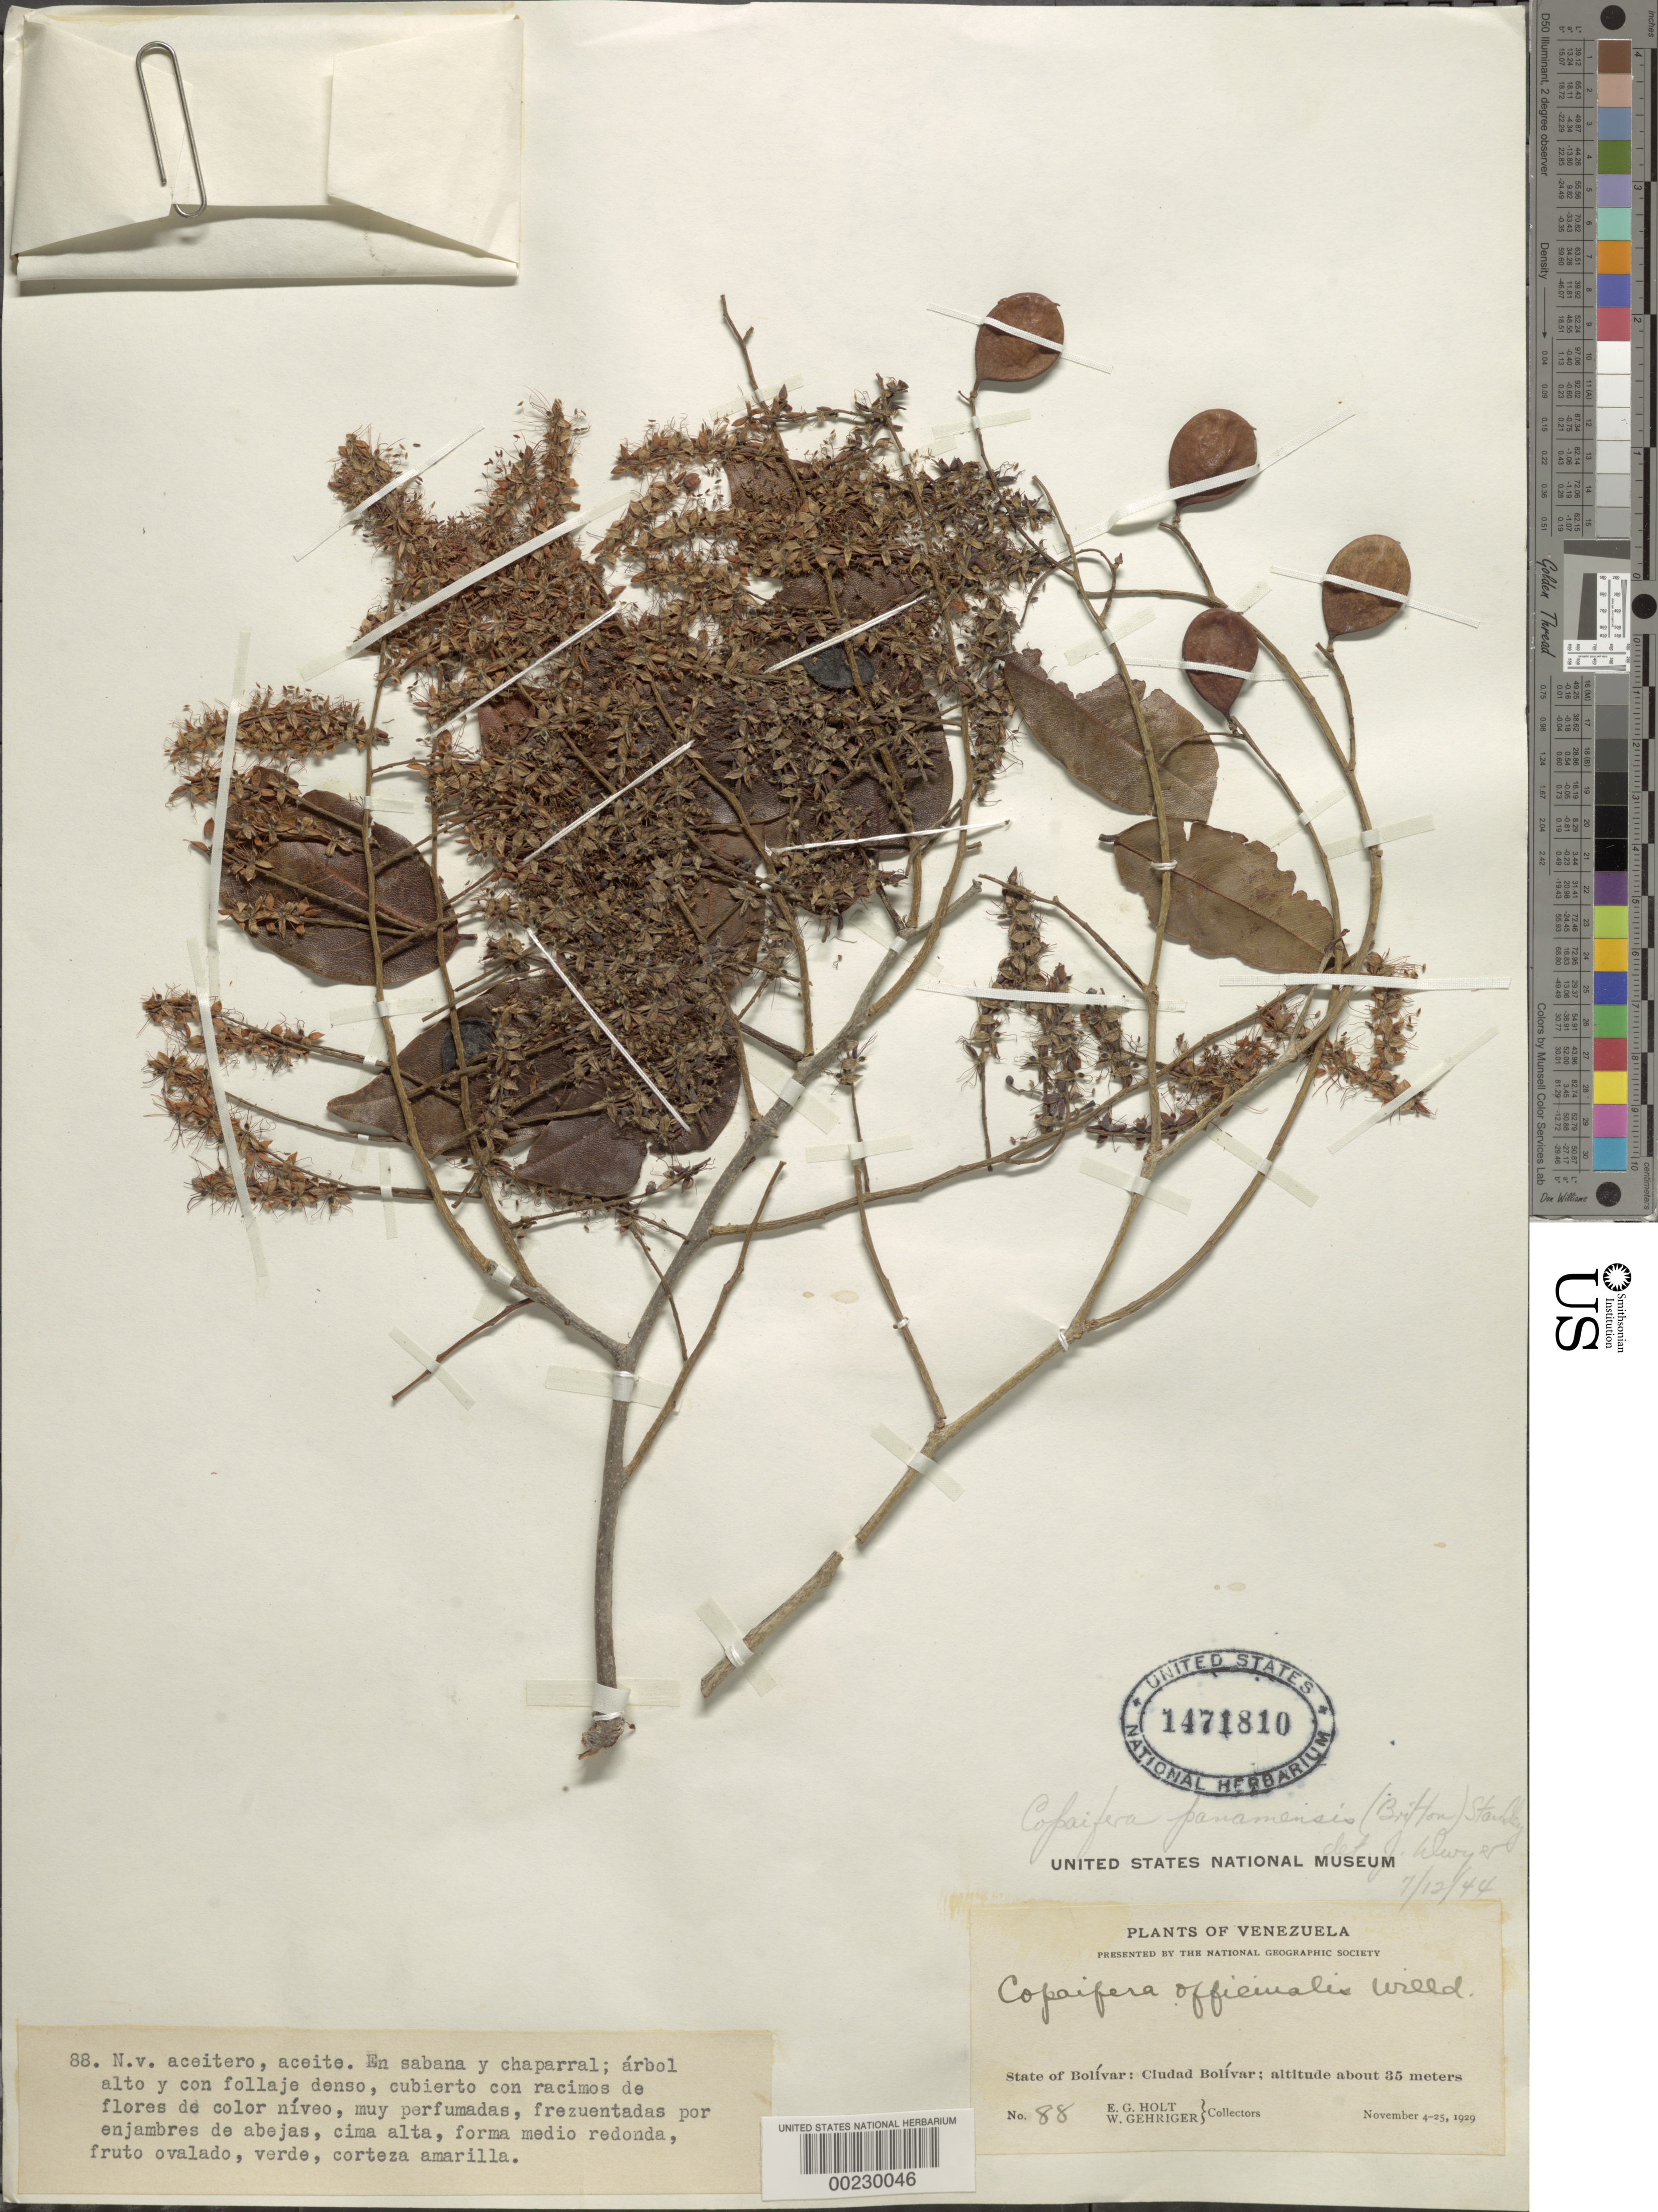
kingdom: Plantae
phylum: Tracheophyta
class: Magnoliopsida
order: Fabales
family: Fabaceae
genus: Copaifera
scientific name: Copaifera panamensis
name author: (Britton) Standl.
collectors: E. Holt & W. Gehriger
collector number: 88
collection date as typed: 04 Nov 1929 to 25 Nov 1929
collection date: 1929-11-04/1929-11-25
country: Venezuela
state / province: Bolivar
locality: Ciudad bolivar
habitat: Savanna and chaparral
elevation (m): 100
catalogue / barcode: US 1471810